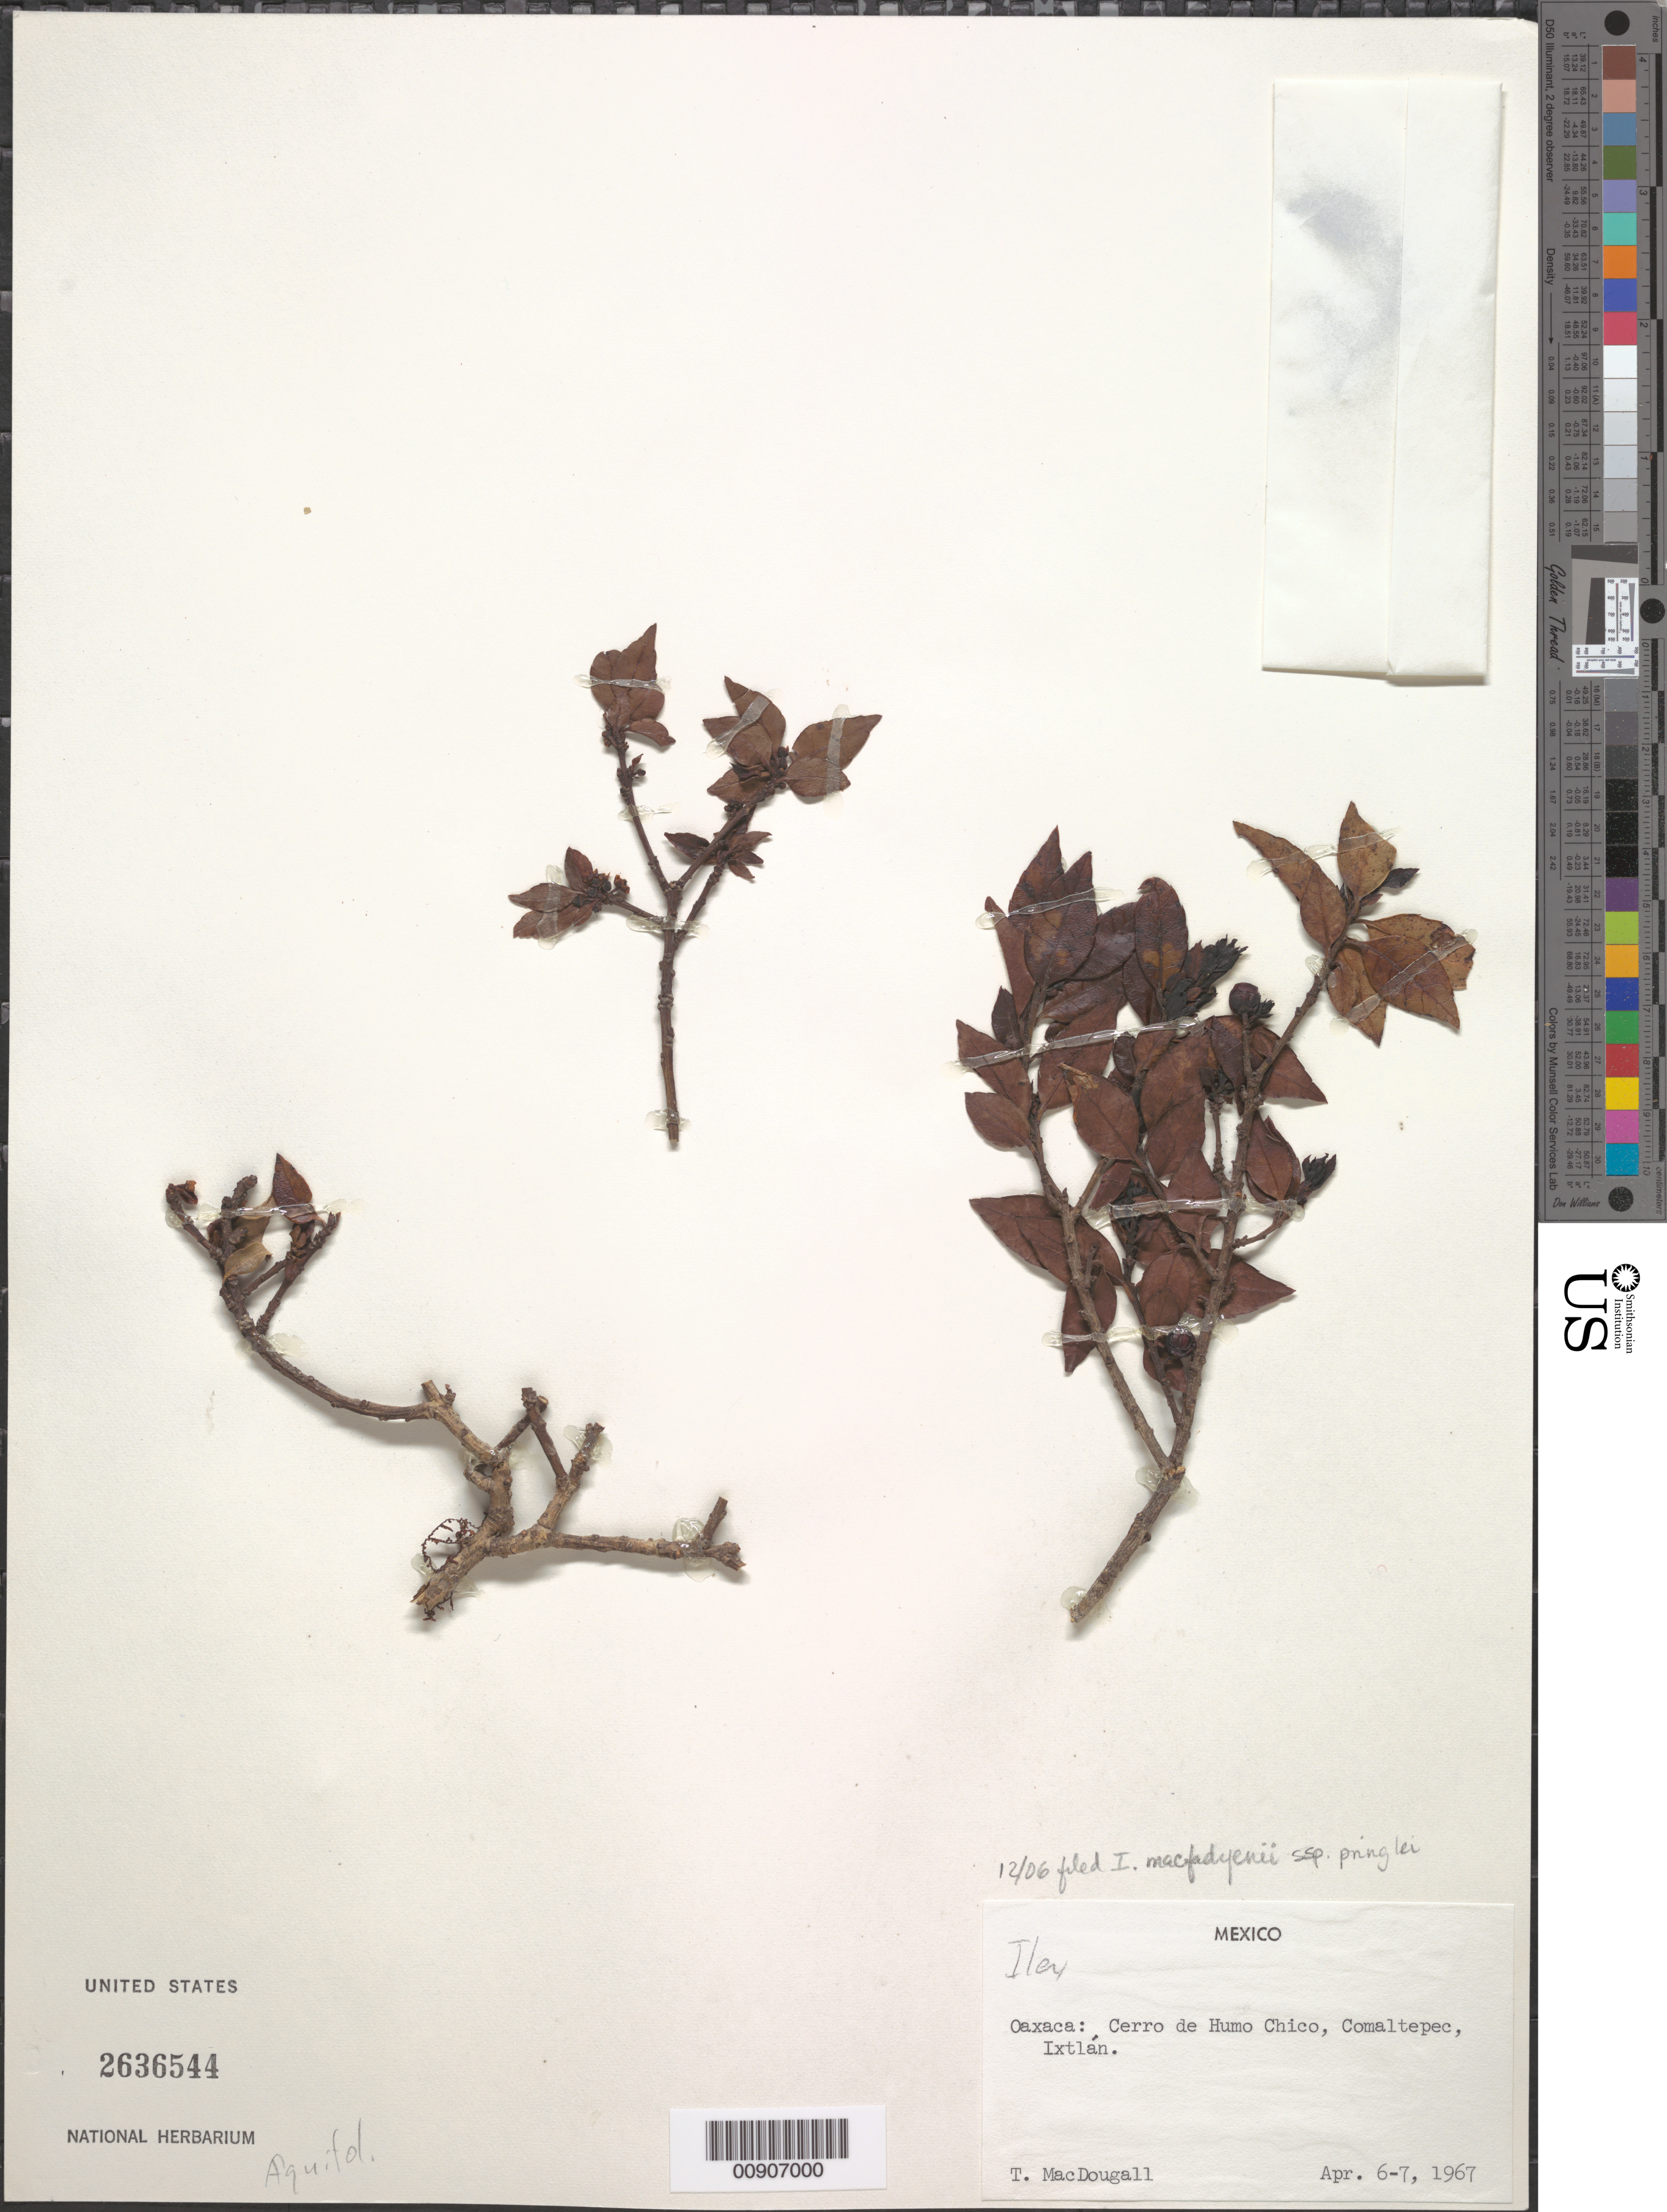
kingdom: Plantae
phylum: Tracheophyta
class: Magnoliopsida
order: Aquifoliales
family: Aquifoliaceae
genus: Ilex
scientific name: Ilex liebmannii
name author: Standl.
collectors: T. Macdougall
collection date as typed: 06 Apr 1967 to 07 Apr 1967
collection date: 1967-04-06/1967-04-07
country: Mexico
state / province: Oaxaca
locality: Oaxaca: Cerro de Humo Chico, Comaltepec, Ixtlán.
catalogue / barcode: US 2636544